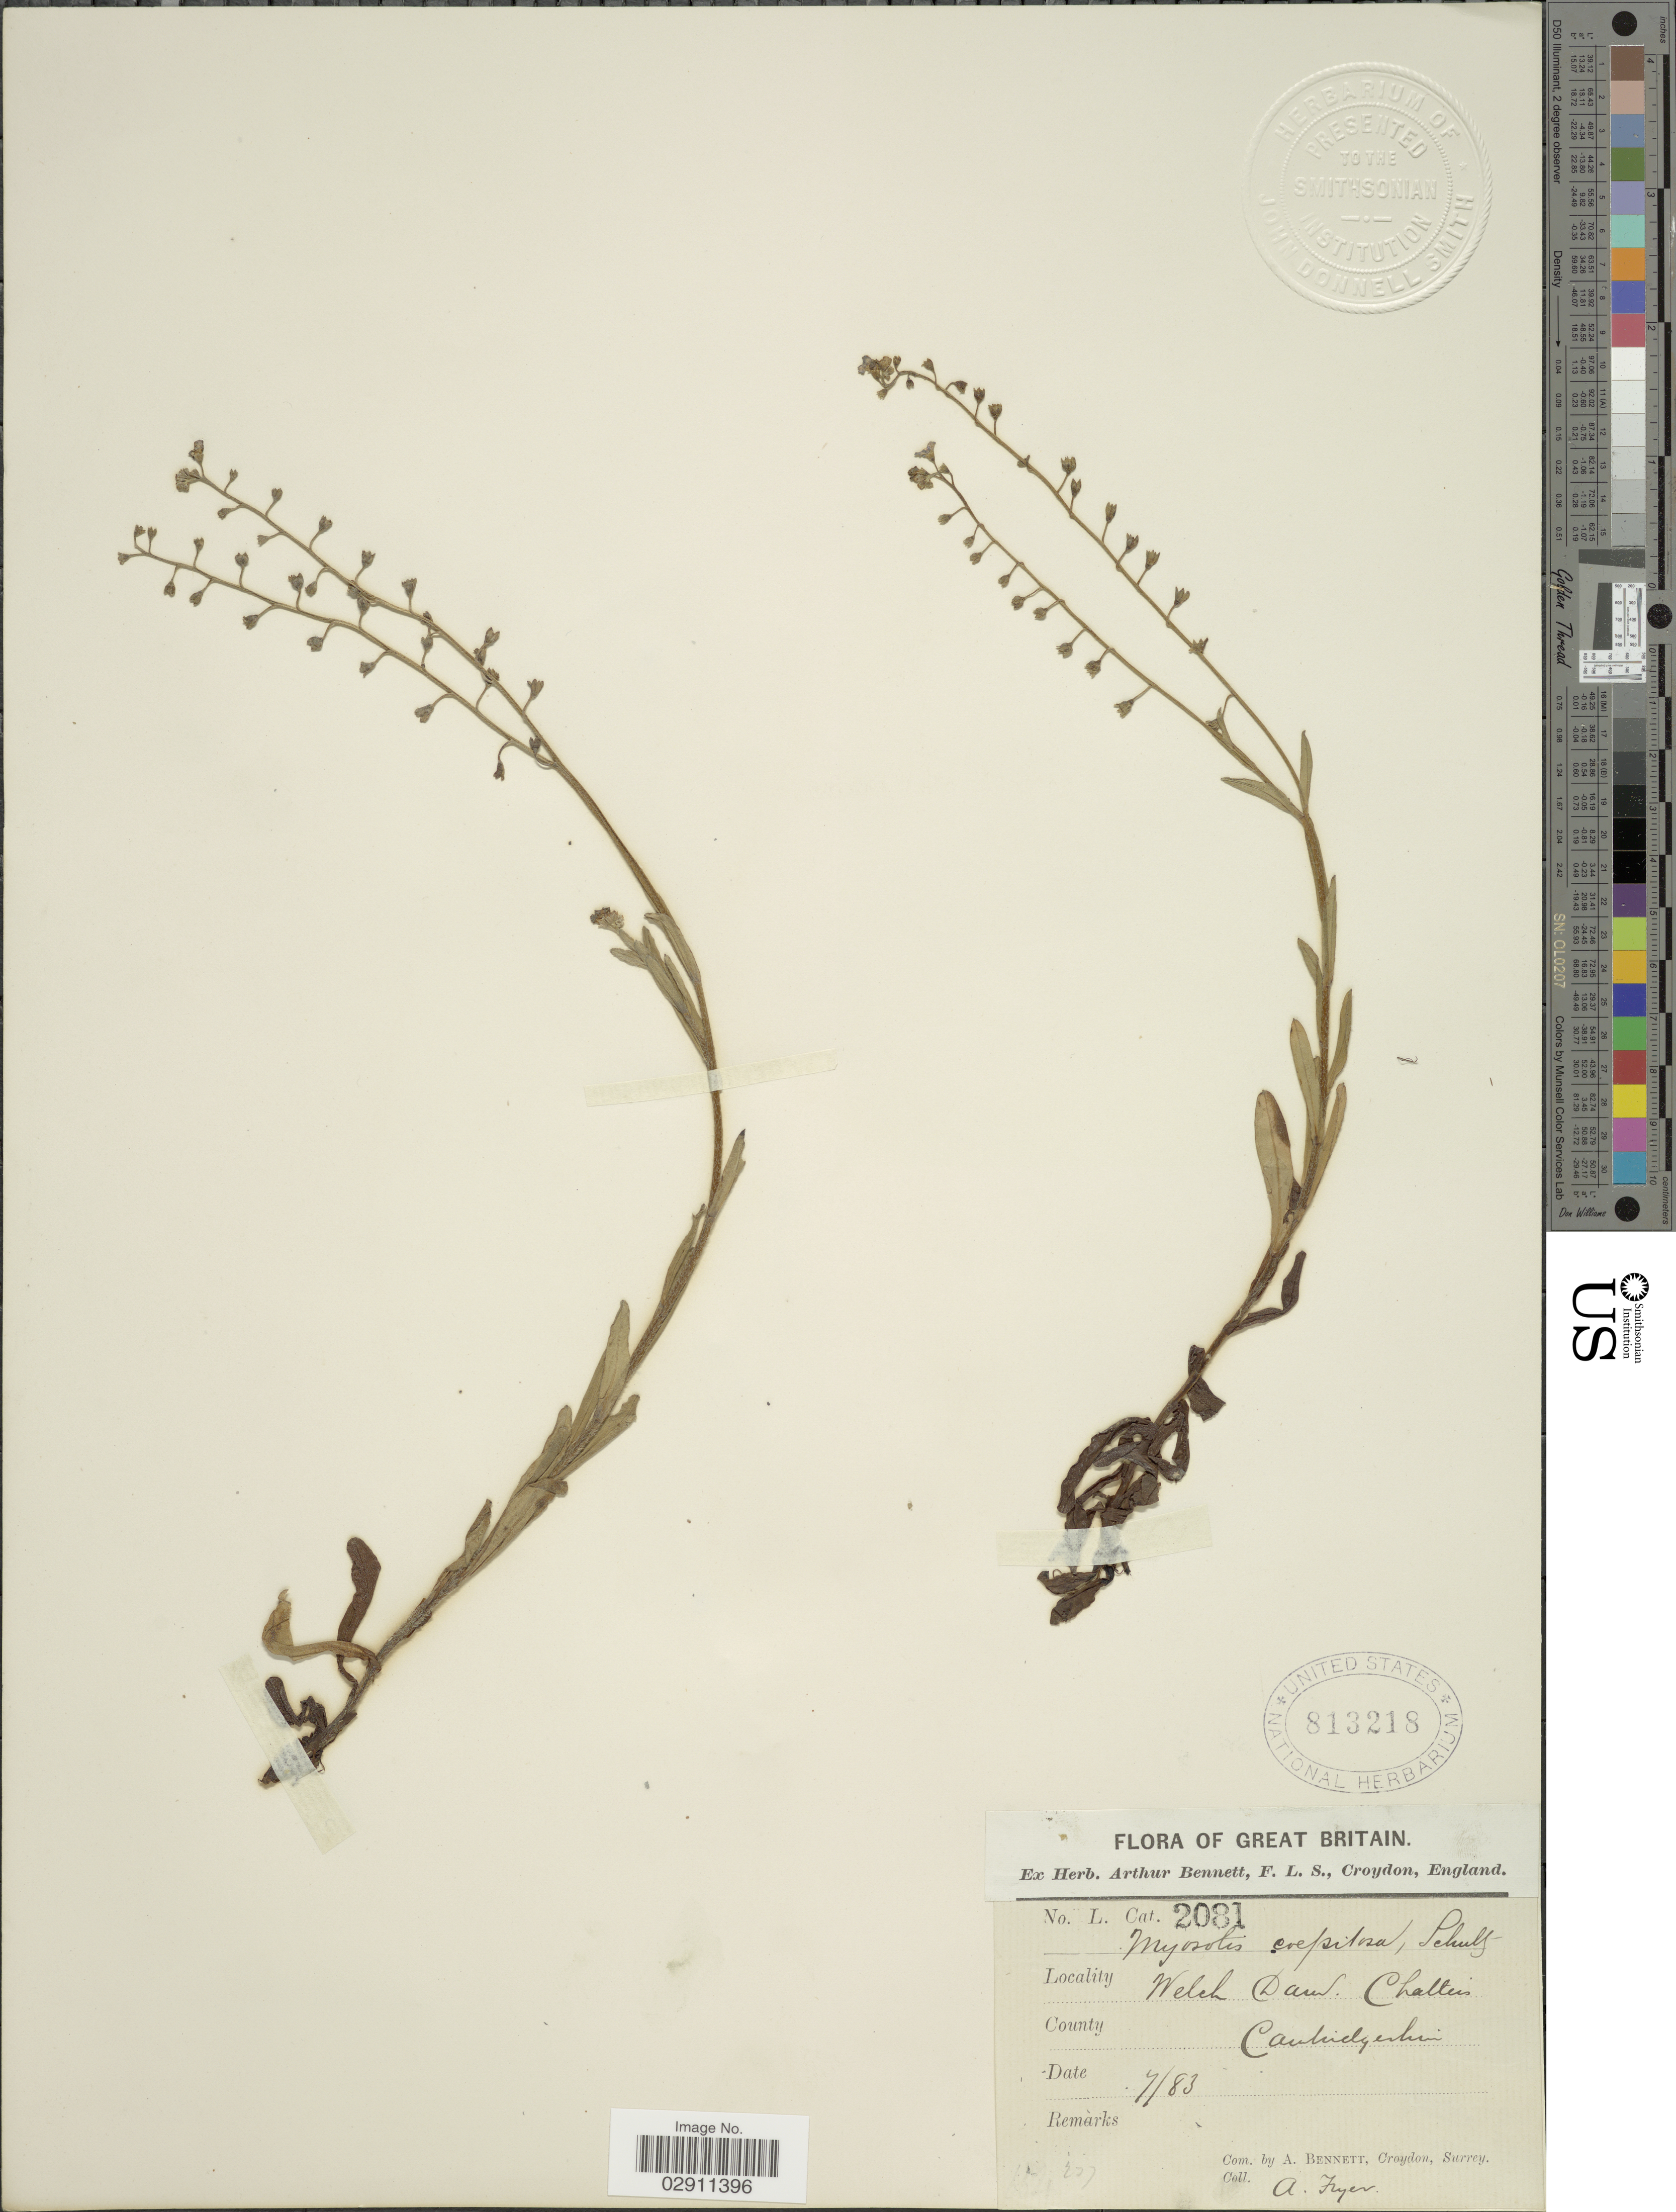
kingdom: Plantae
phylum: Tracheophyta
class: Magnoliopsida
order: Boraginales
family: Boraginaceae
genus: Myosotis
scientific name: Myosotis caespitosa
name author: Schultz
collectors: A. Fryer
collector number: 2081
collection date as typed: Transcribed d/m/y: /7/83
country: United Kingdom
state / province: England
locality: Great Britain, Welch Dam Chatteris. County Cambridgeshire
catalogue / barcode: US 813218